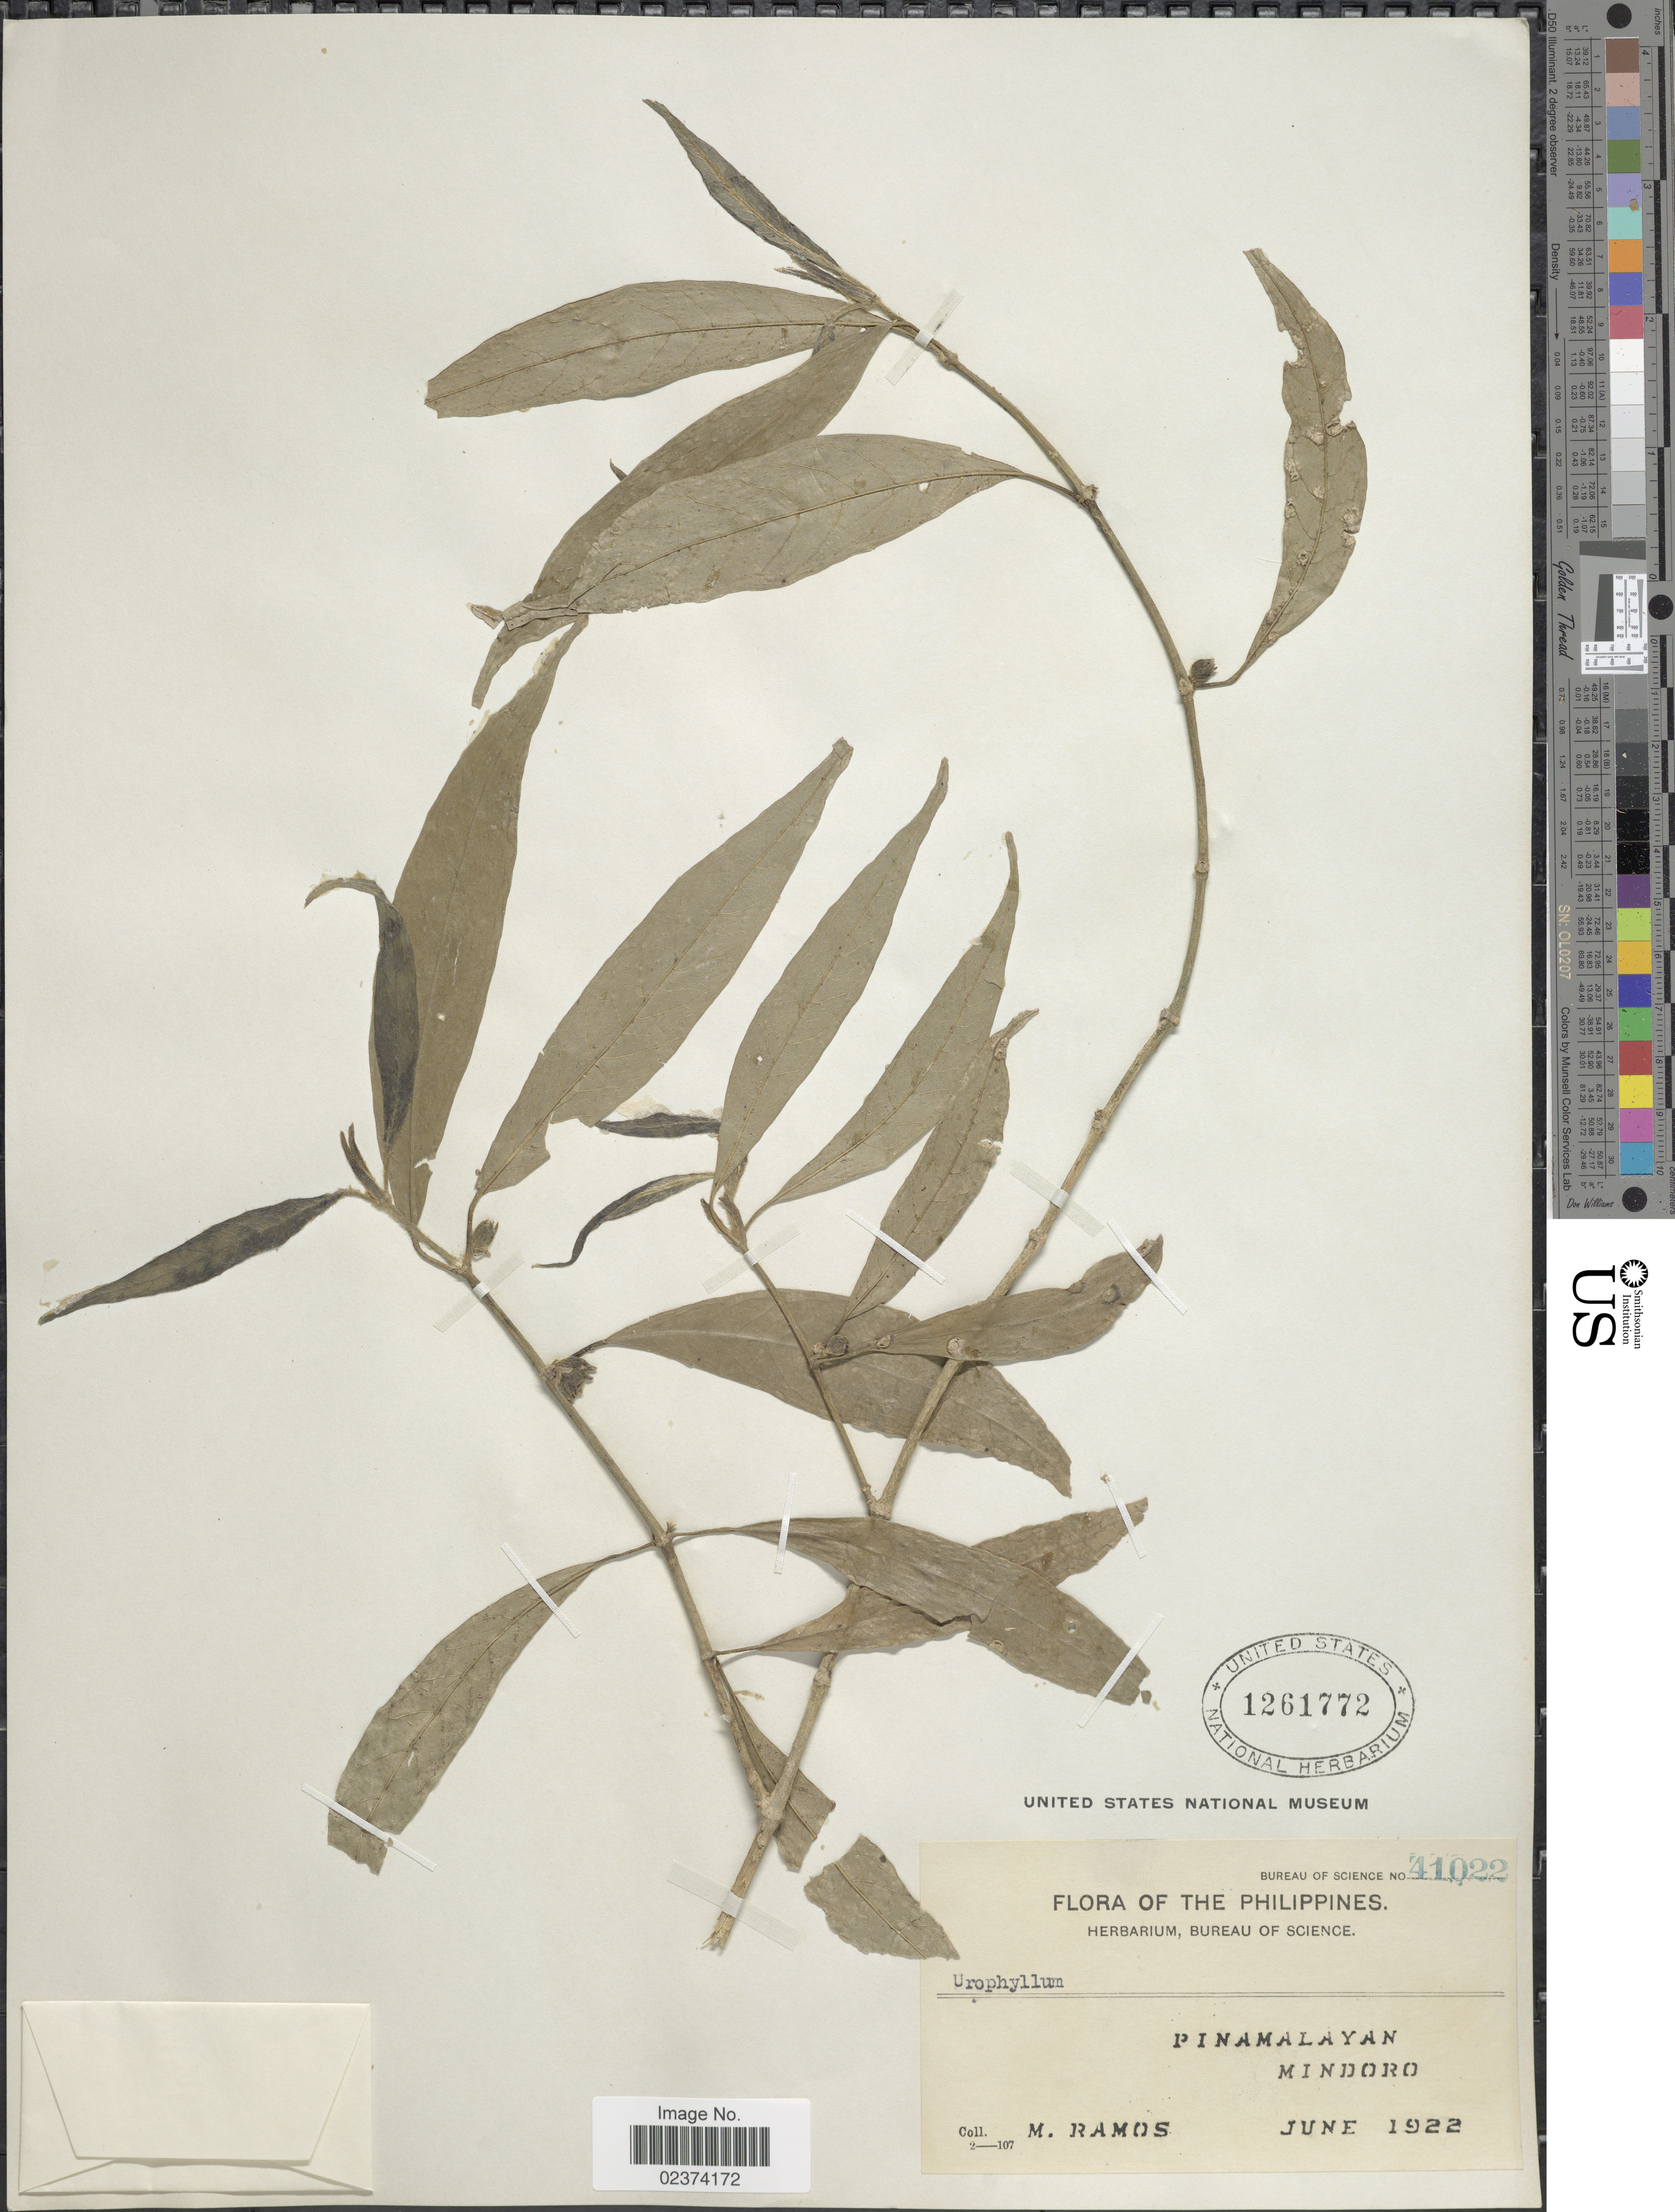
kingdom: Plantae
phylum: Tracheophyta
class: Magnoliopsida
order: Gentianales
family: Rubiaceae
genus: Urophyllum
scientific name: Urophyllum sp.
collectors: M. Ramos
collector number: Bureau of Science 41022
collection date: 1922-06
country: Philippines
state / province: Mimaropa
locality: Pinamalayan, Mindoro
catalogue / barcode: US 1261772